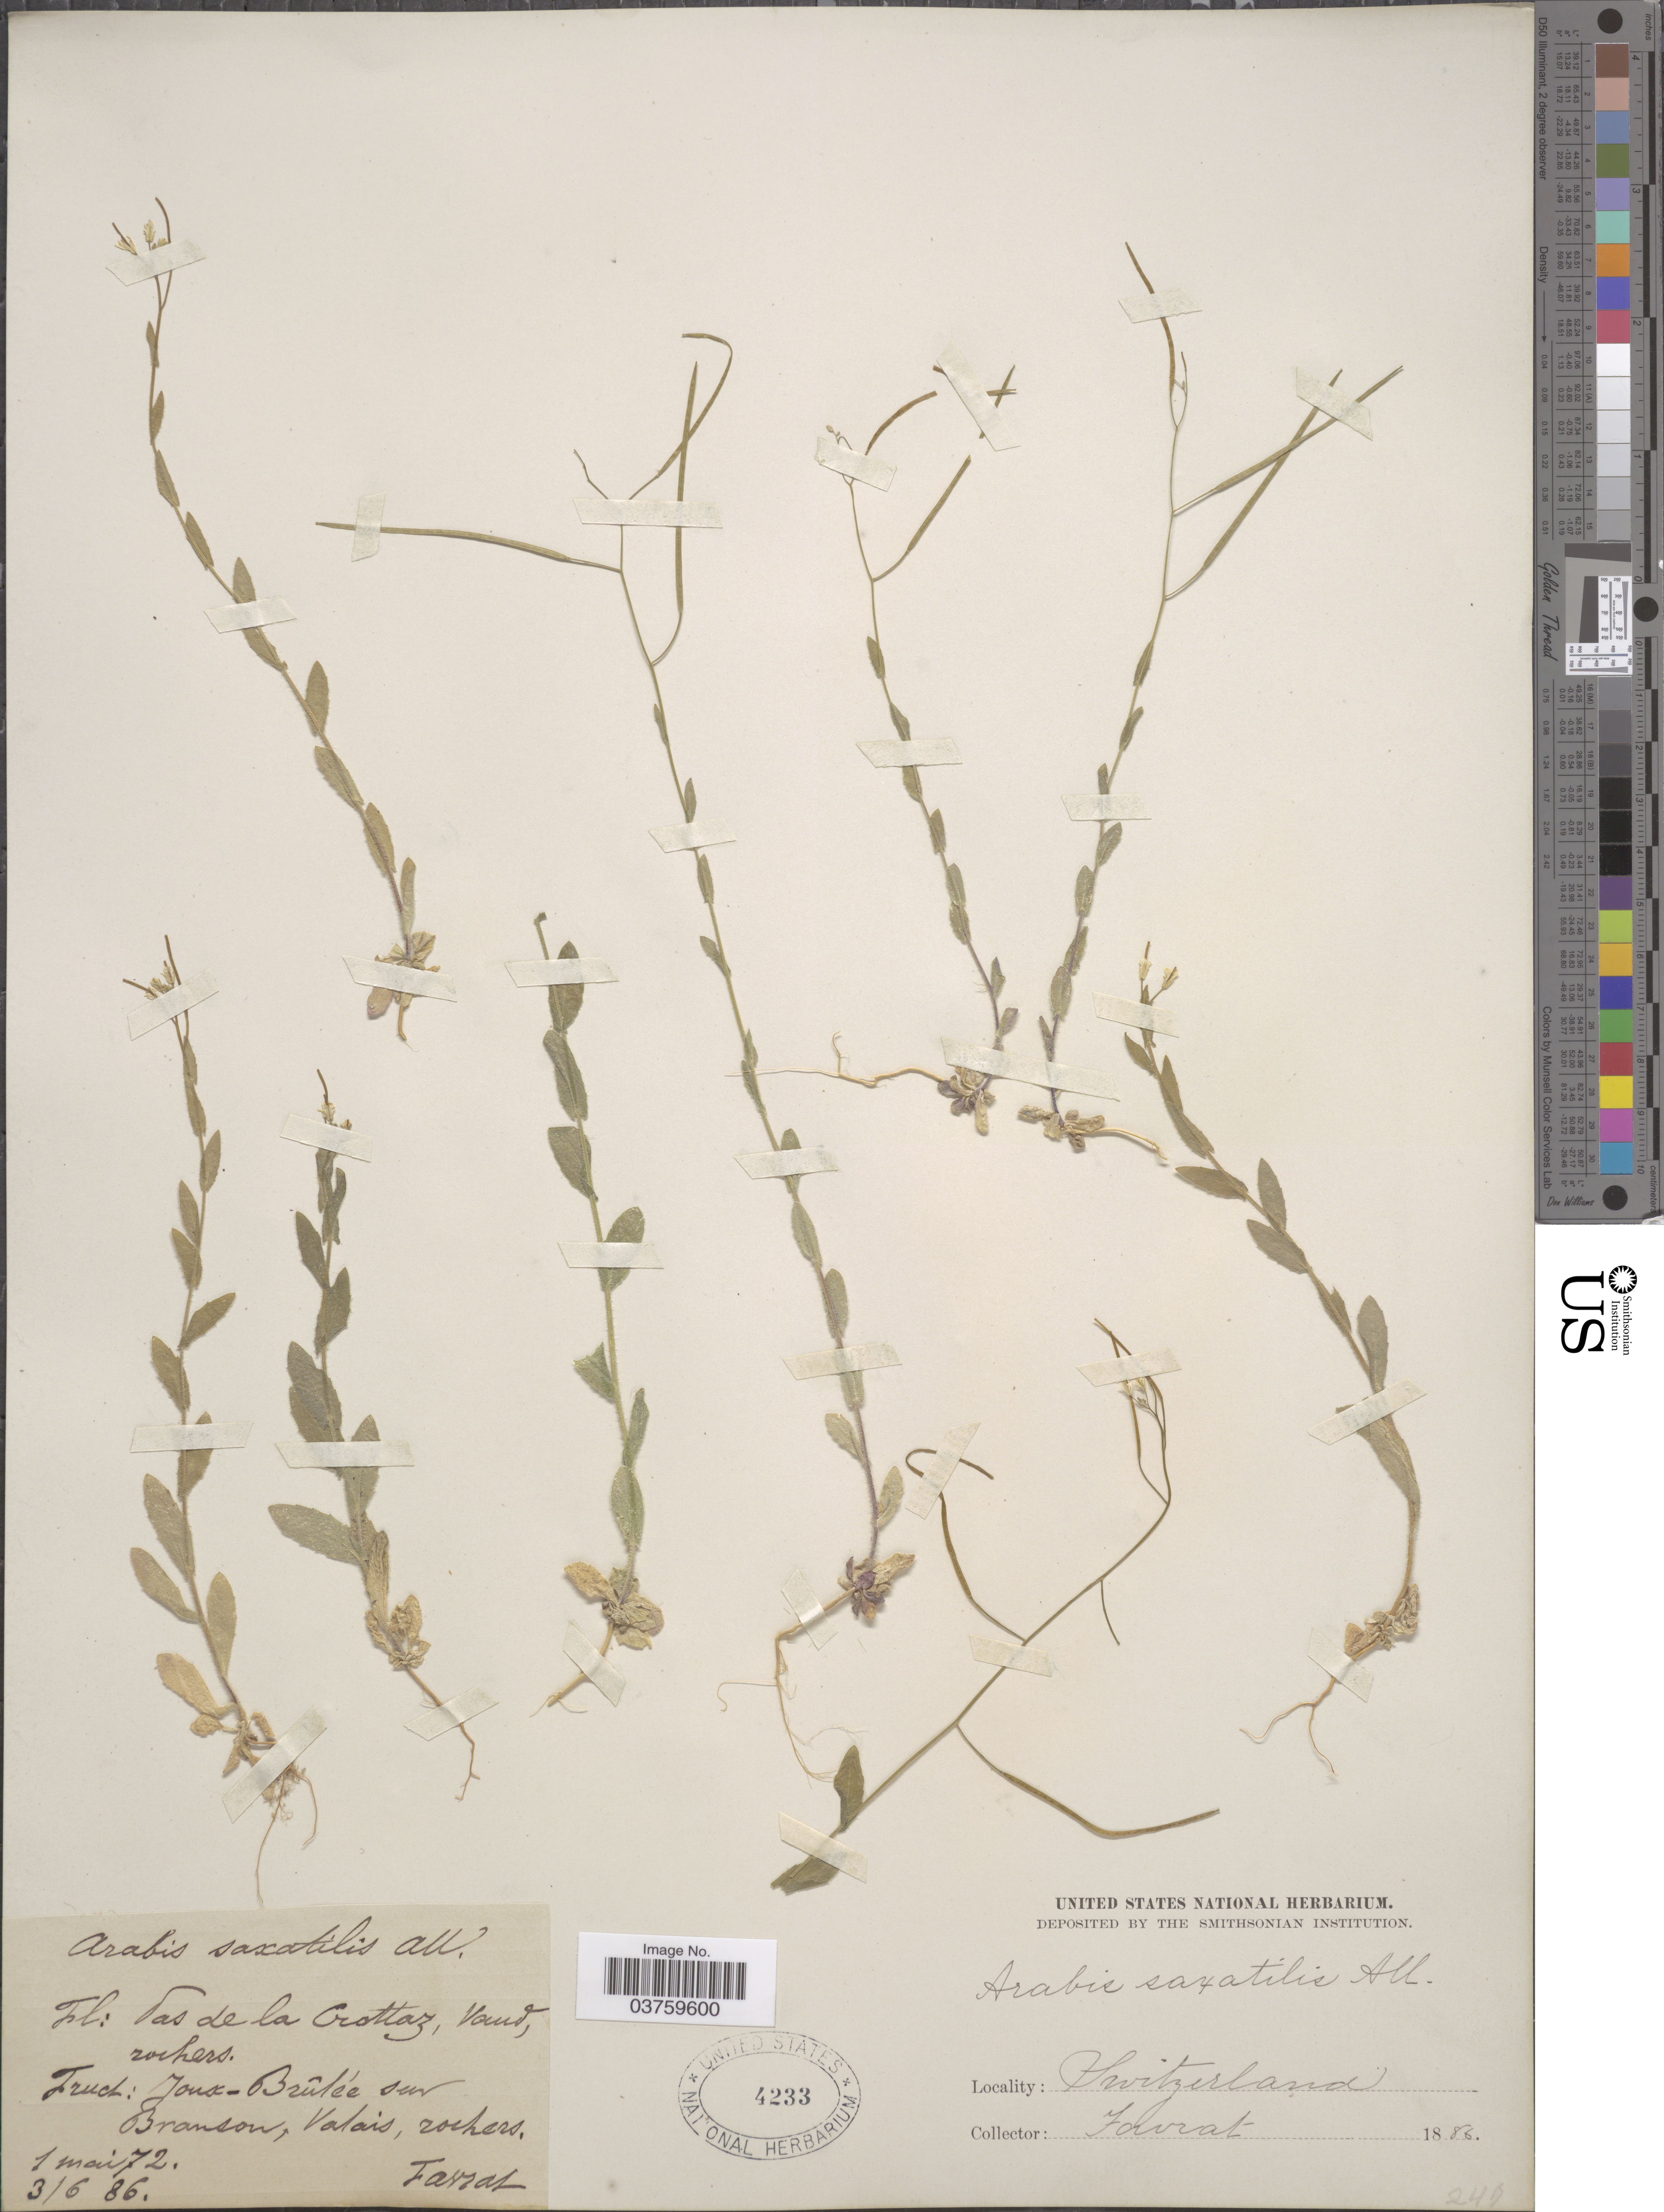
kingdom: Plantae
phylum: Tracheophyta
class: Magnoliopsida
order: Brassicales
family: Brassicaceae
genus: Arabis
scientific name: Arabis saxatilis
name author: All.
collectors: L. Favrat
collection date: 1886-06-03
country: Switzerland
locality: Las de la Crottaz, Vaud, rochers. Frucht: Joux-Brûlee sur Branson, Valais, rochers.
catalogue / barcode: US 4233